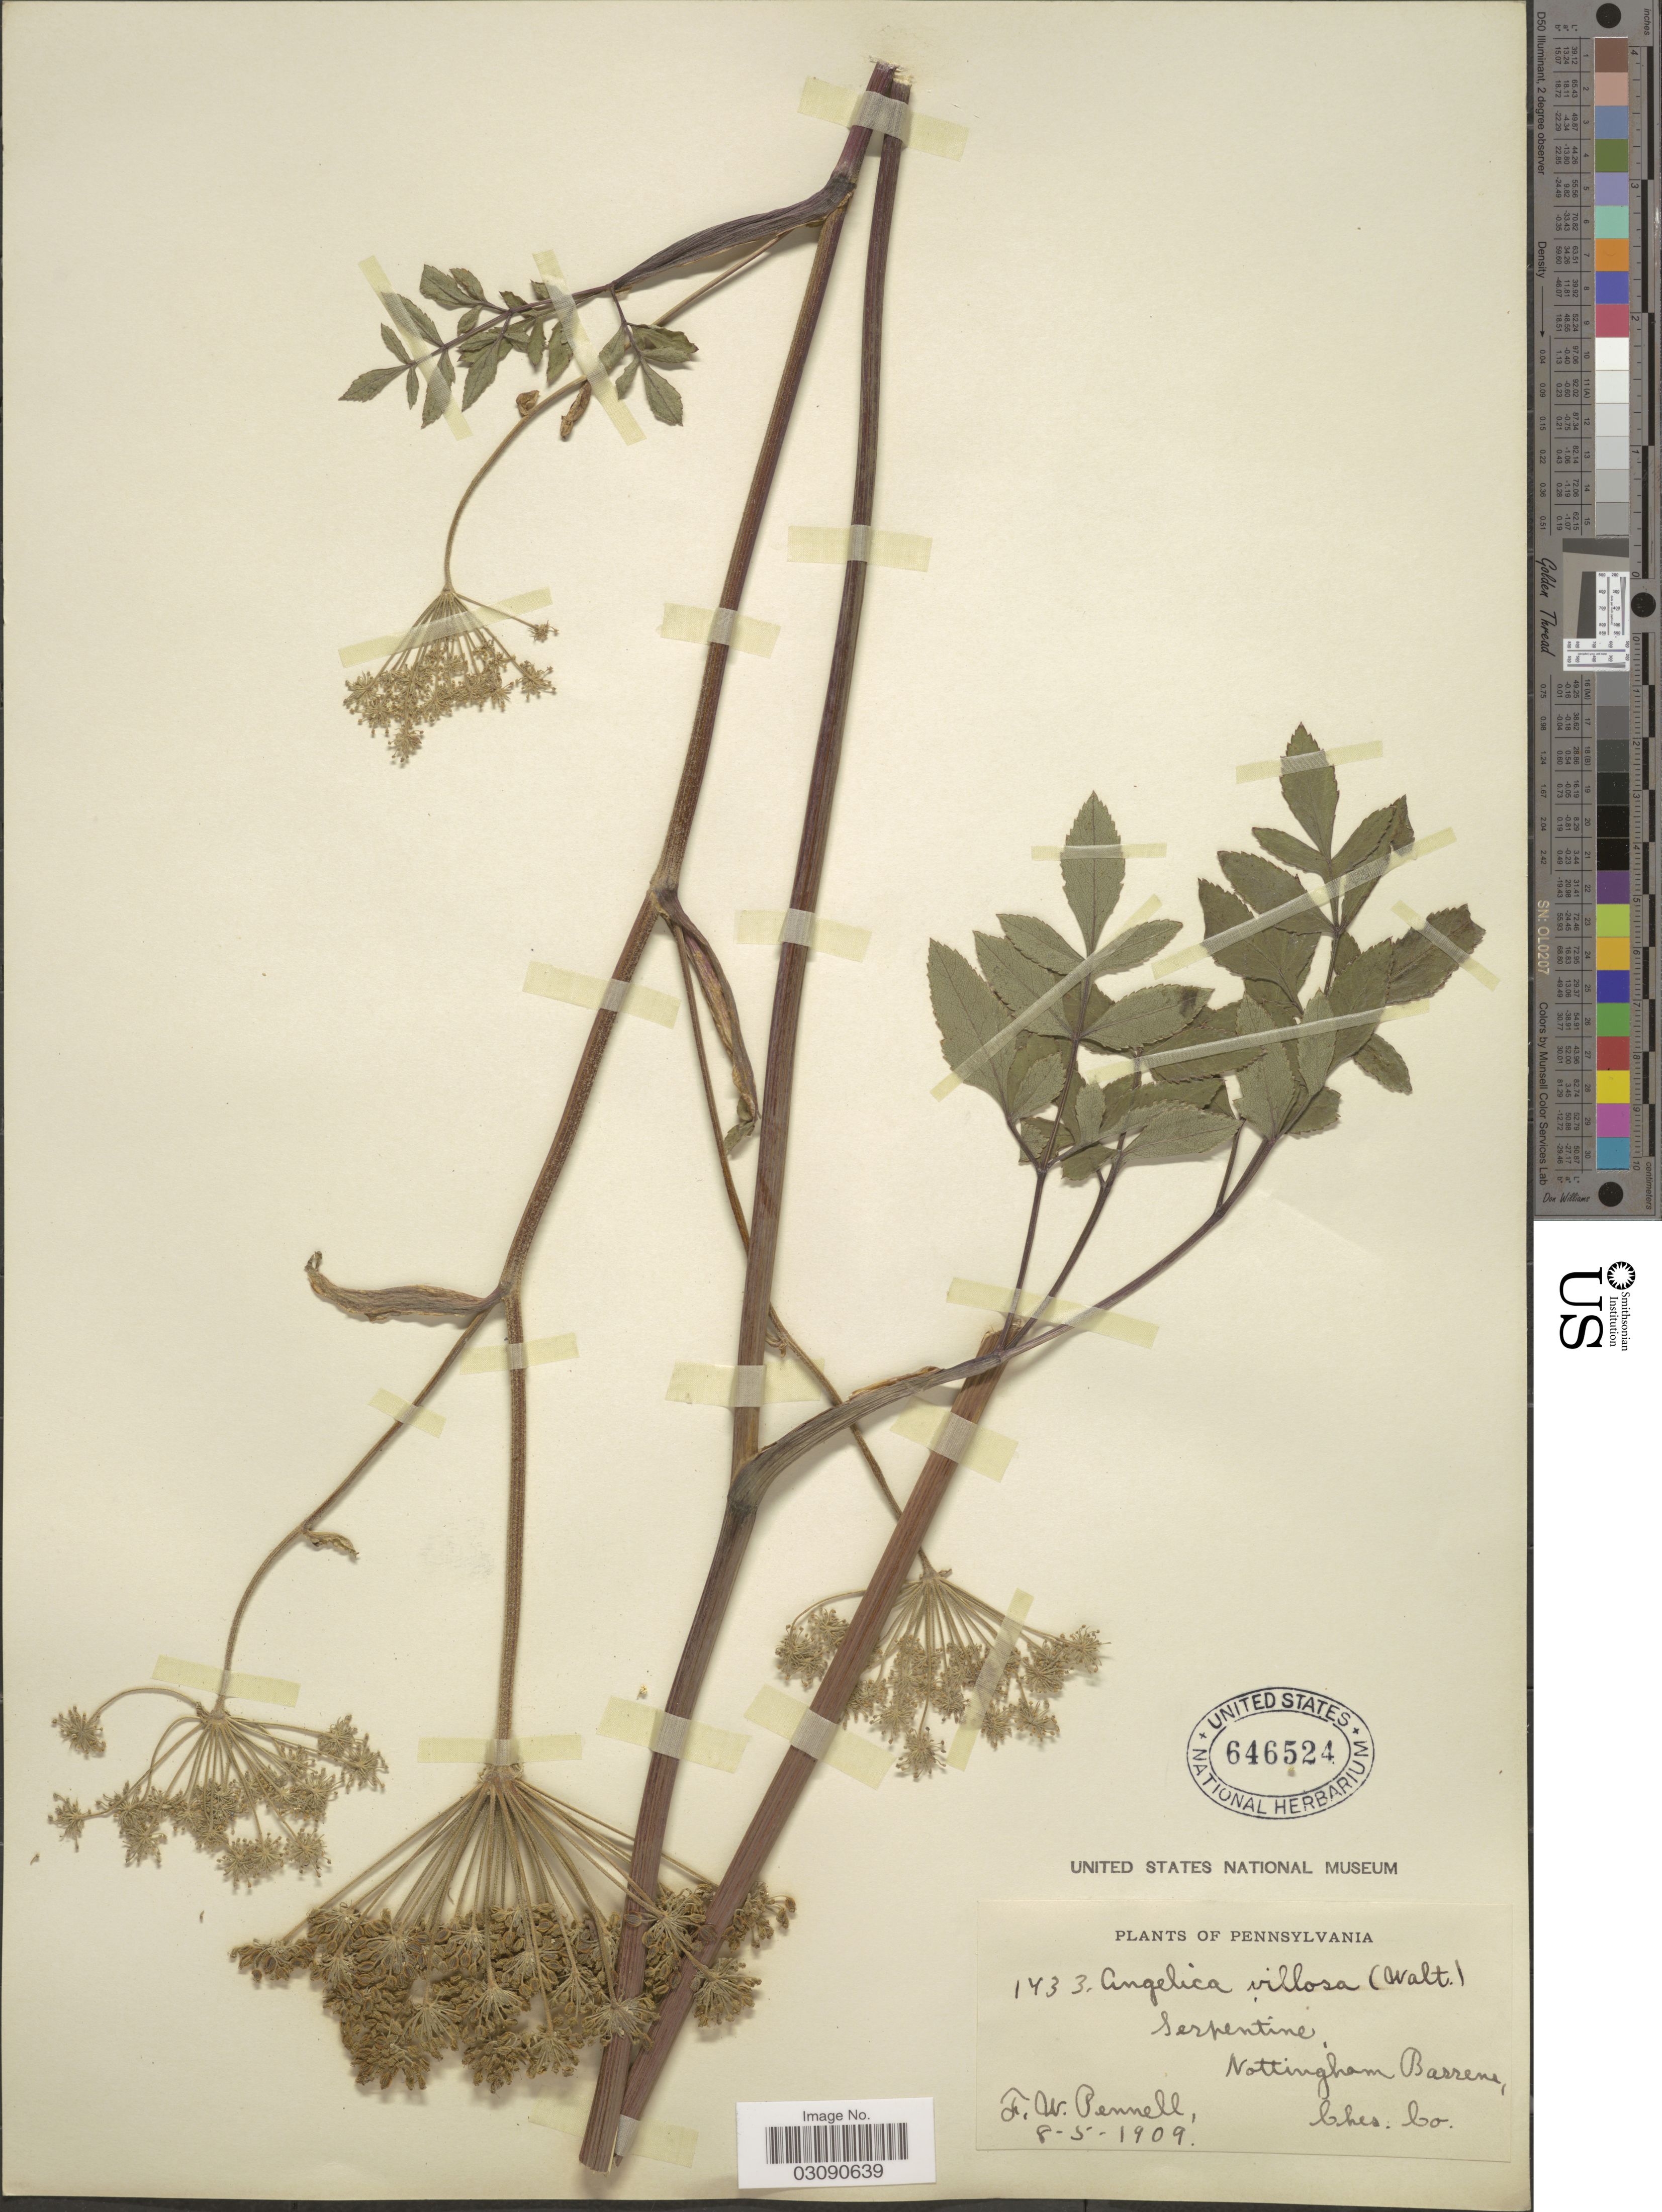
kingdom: Plantae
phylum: Tracheophyta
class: Magnoliopsida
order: Apiales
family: Apiaceae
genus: Angelica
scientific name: Angelica venenosa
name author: (Greenway) Fernald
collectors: F. W. Pennell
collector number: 1433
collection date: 1909-08-05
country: United States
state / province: Pennsylvania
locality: Serpentine, Nottingham Barrens, Ches. Co.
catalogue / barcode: US 646524